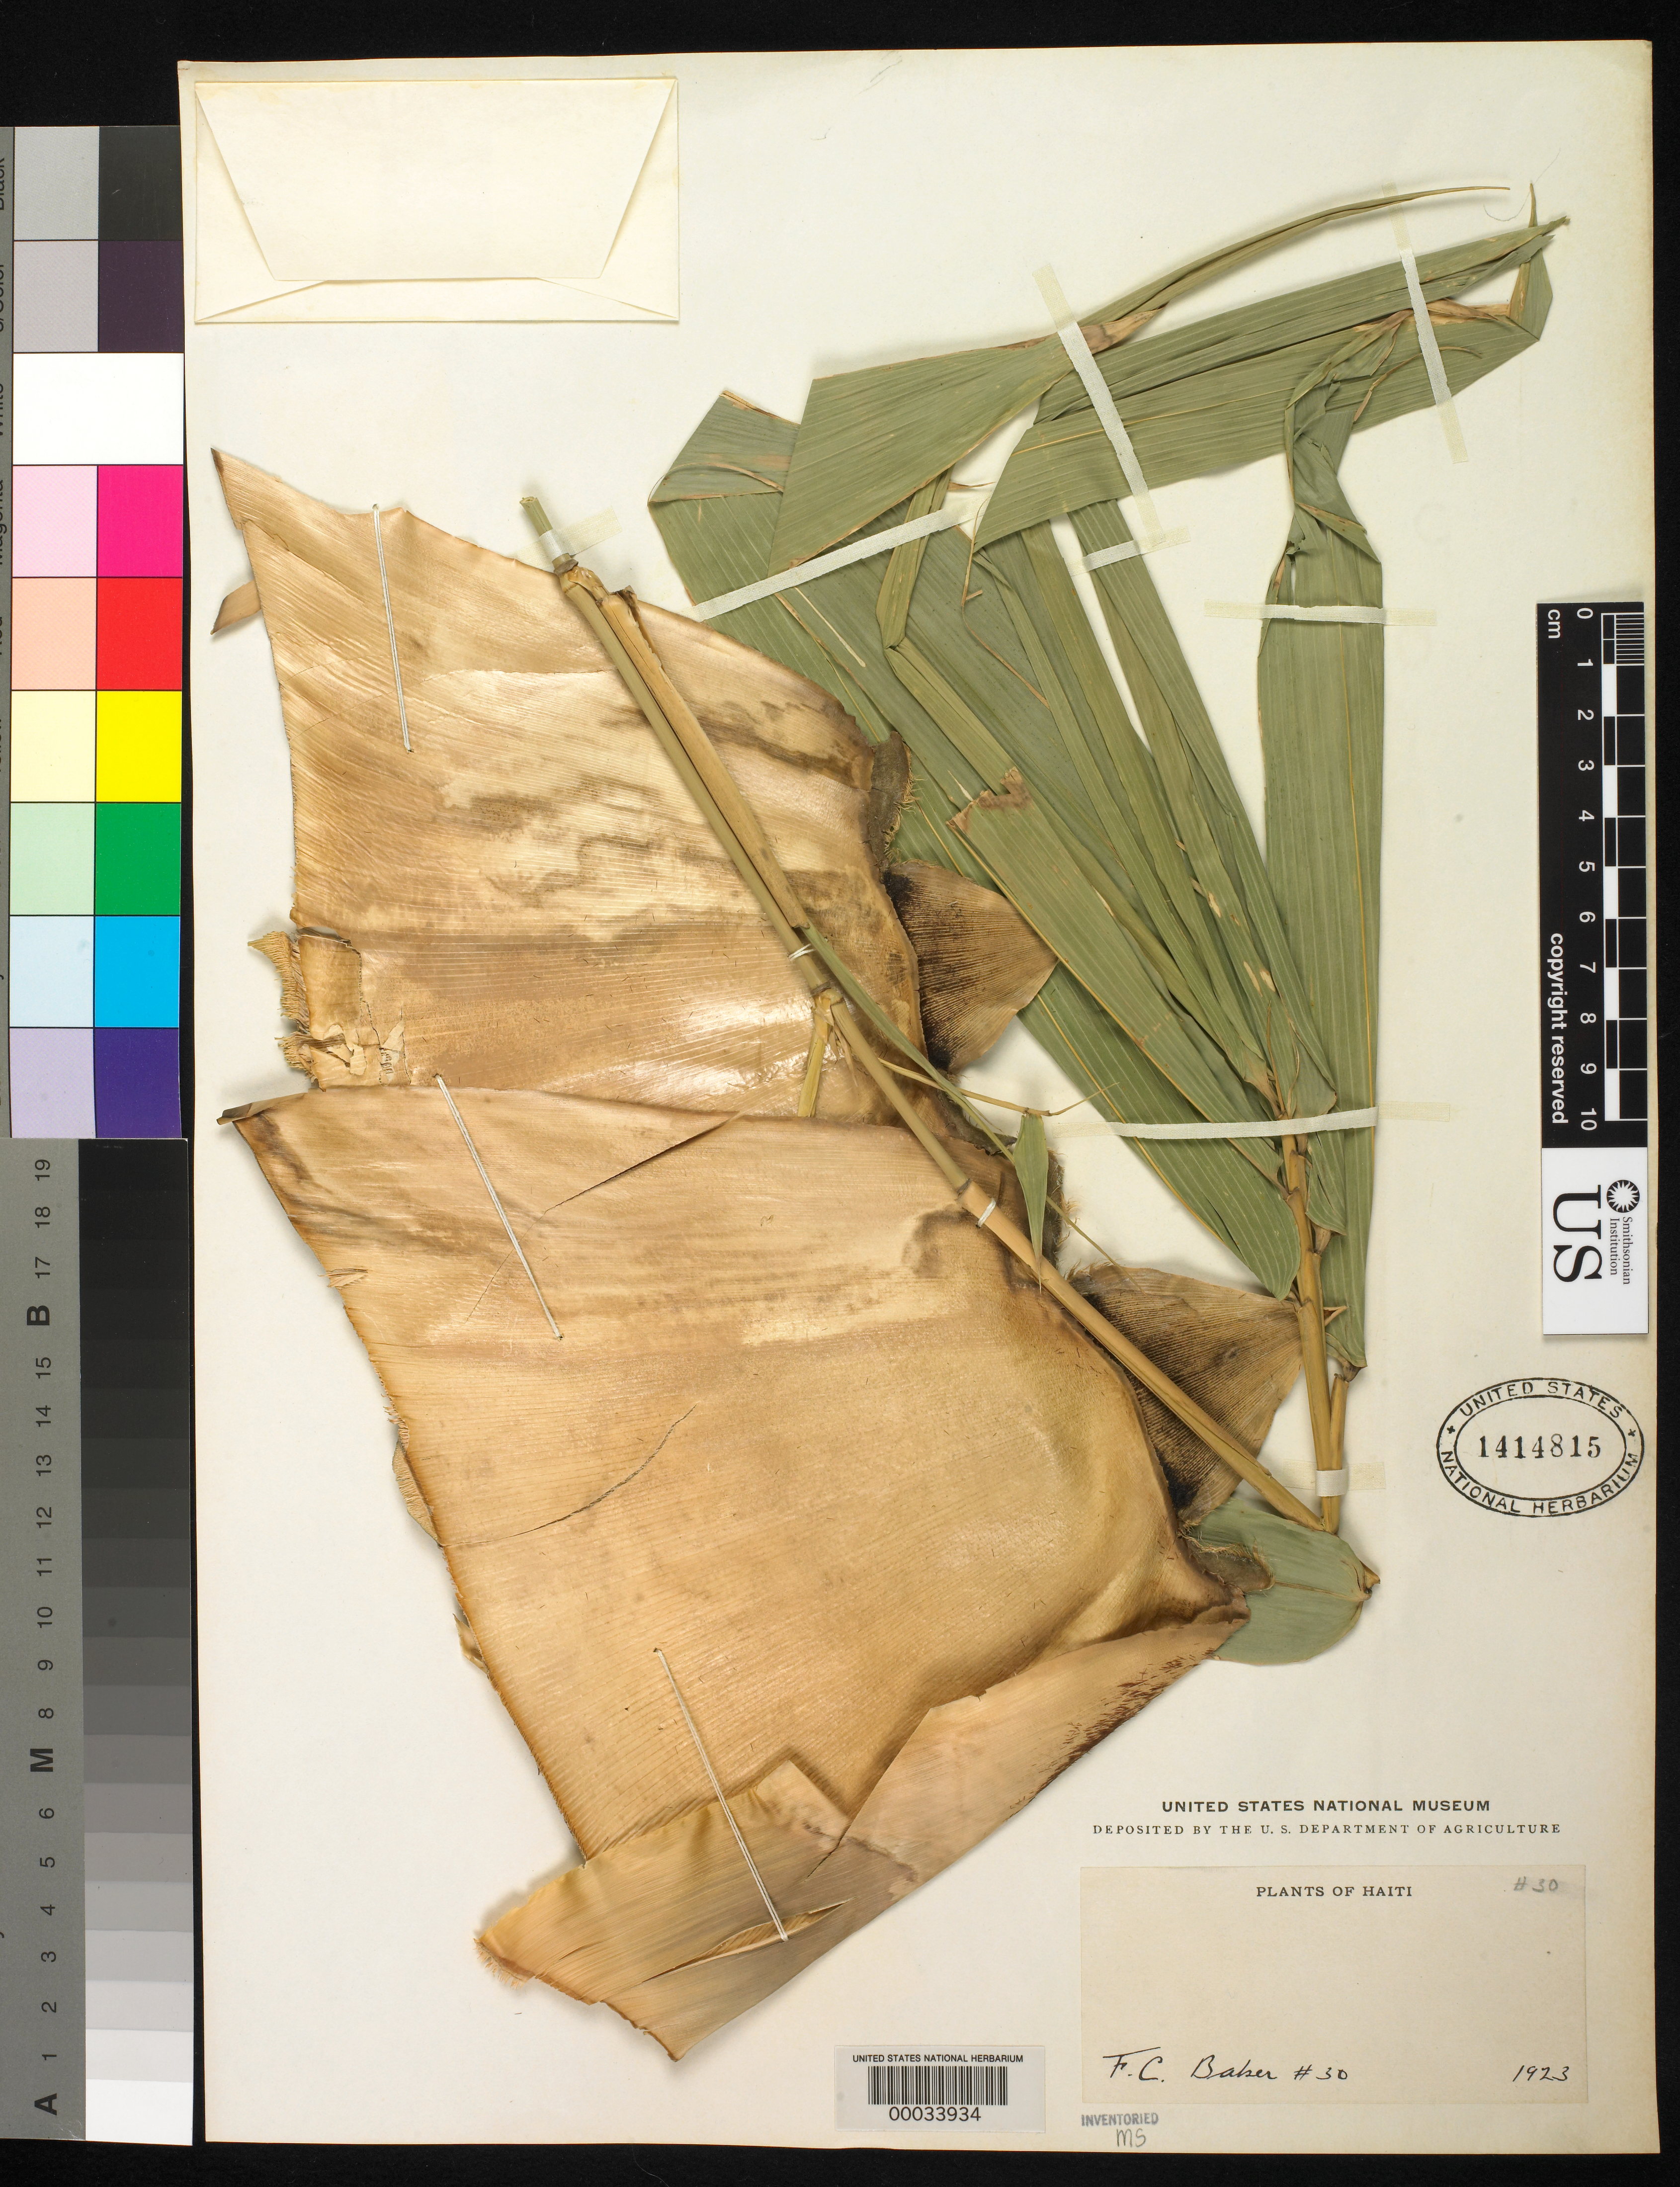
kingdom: Plantae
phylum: Tracheophyta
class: Liliopsida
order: Poales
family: Poaceae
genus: Bambusa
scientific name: Bambusa vulgaris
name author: Schrad. ex J.C. Wendl.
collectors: F. C. Baker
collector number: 30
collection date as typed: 1923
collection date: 1923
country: Haiti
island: Hispaniola Island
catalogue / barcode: US 1414815